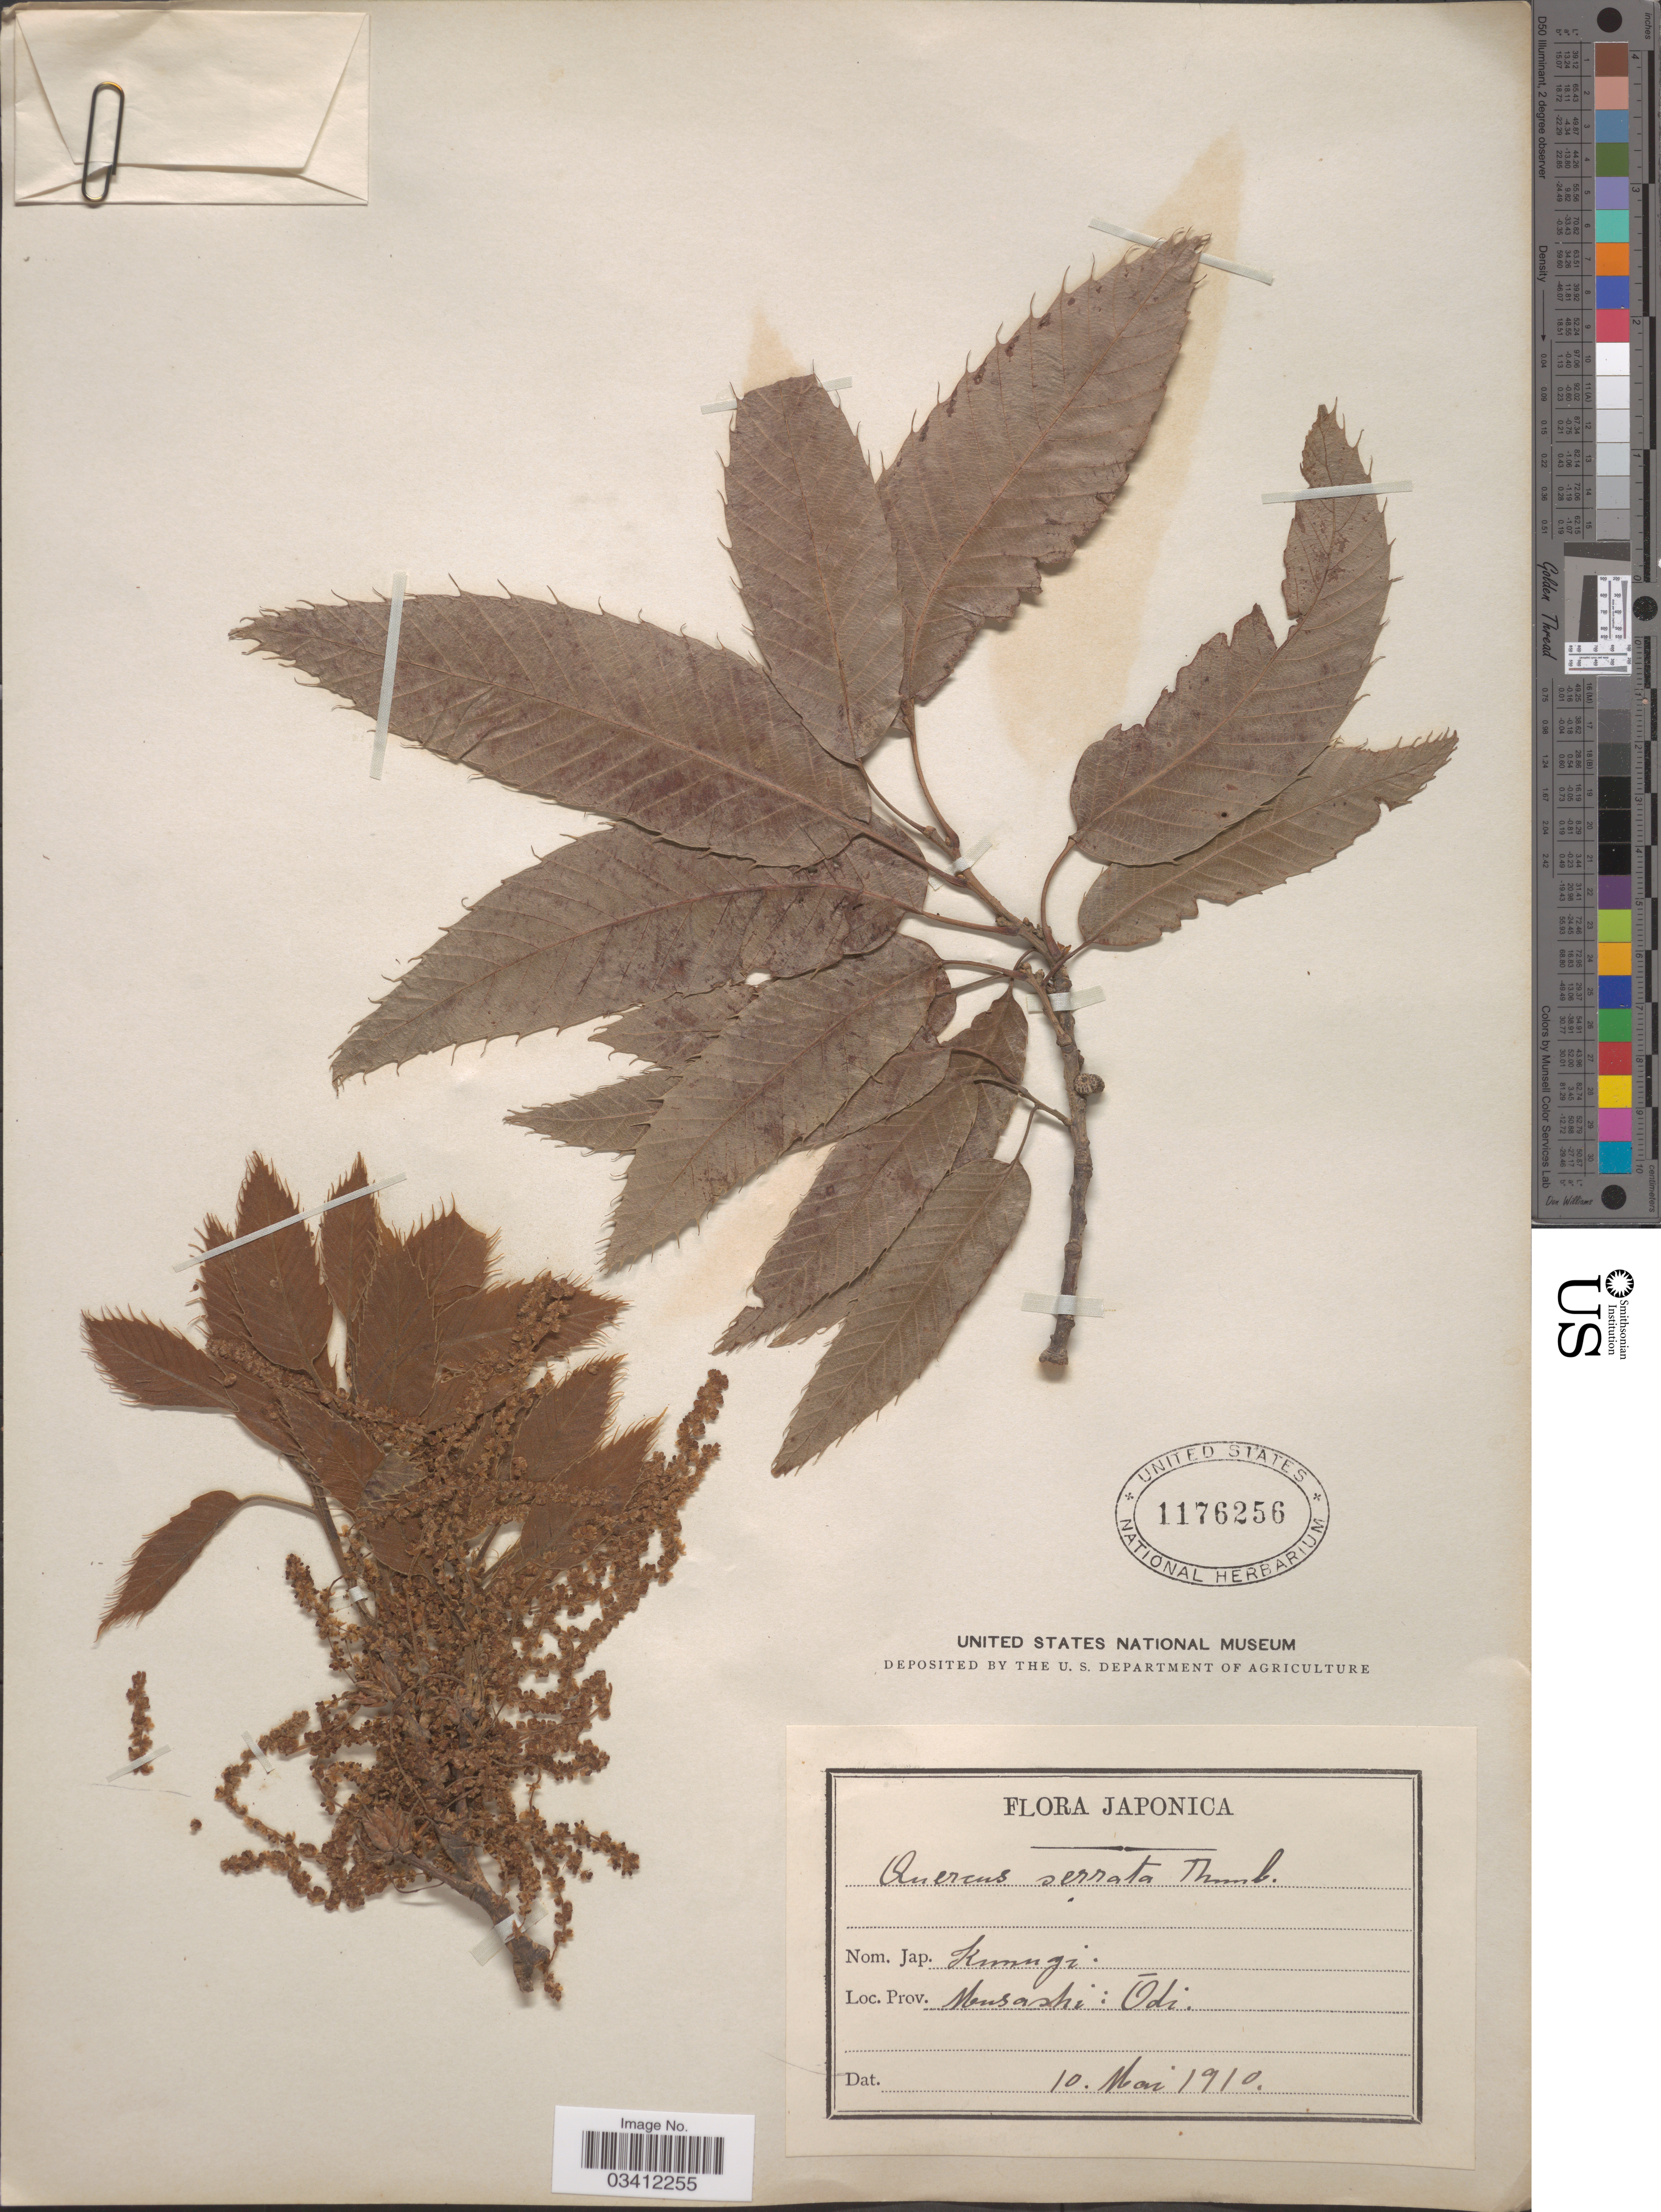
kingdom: Plantae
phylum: Tracheophyta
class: Magnoliopsida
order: Fagales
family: Fagaceae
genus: Quercus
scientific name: Quercus serrata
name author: Thunb.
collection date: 1910-05-10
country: Japan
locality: Prov. Musashi: Ōdi.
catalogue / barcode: US 1176256